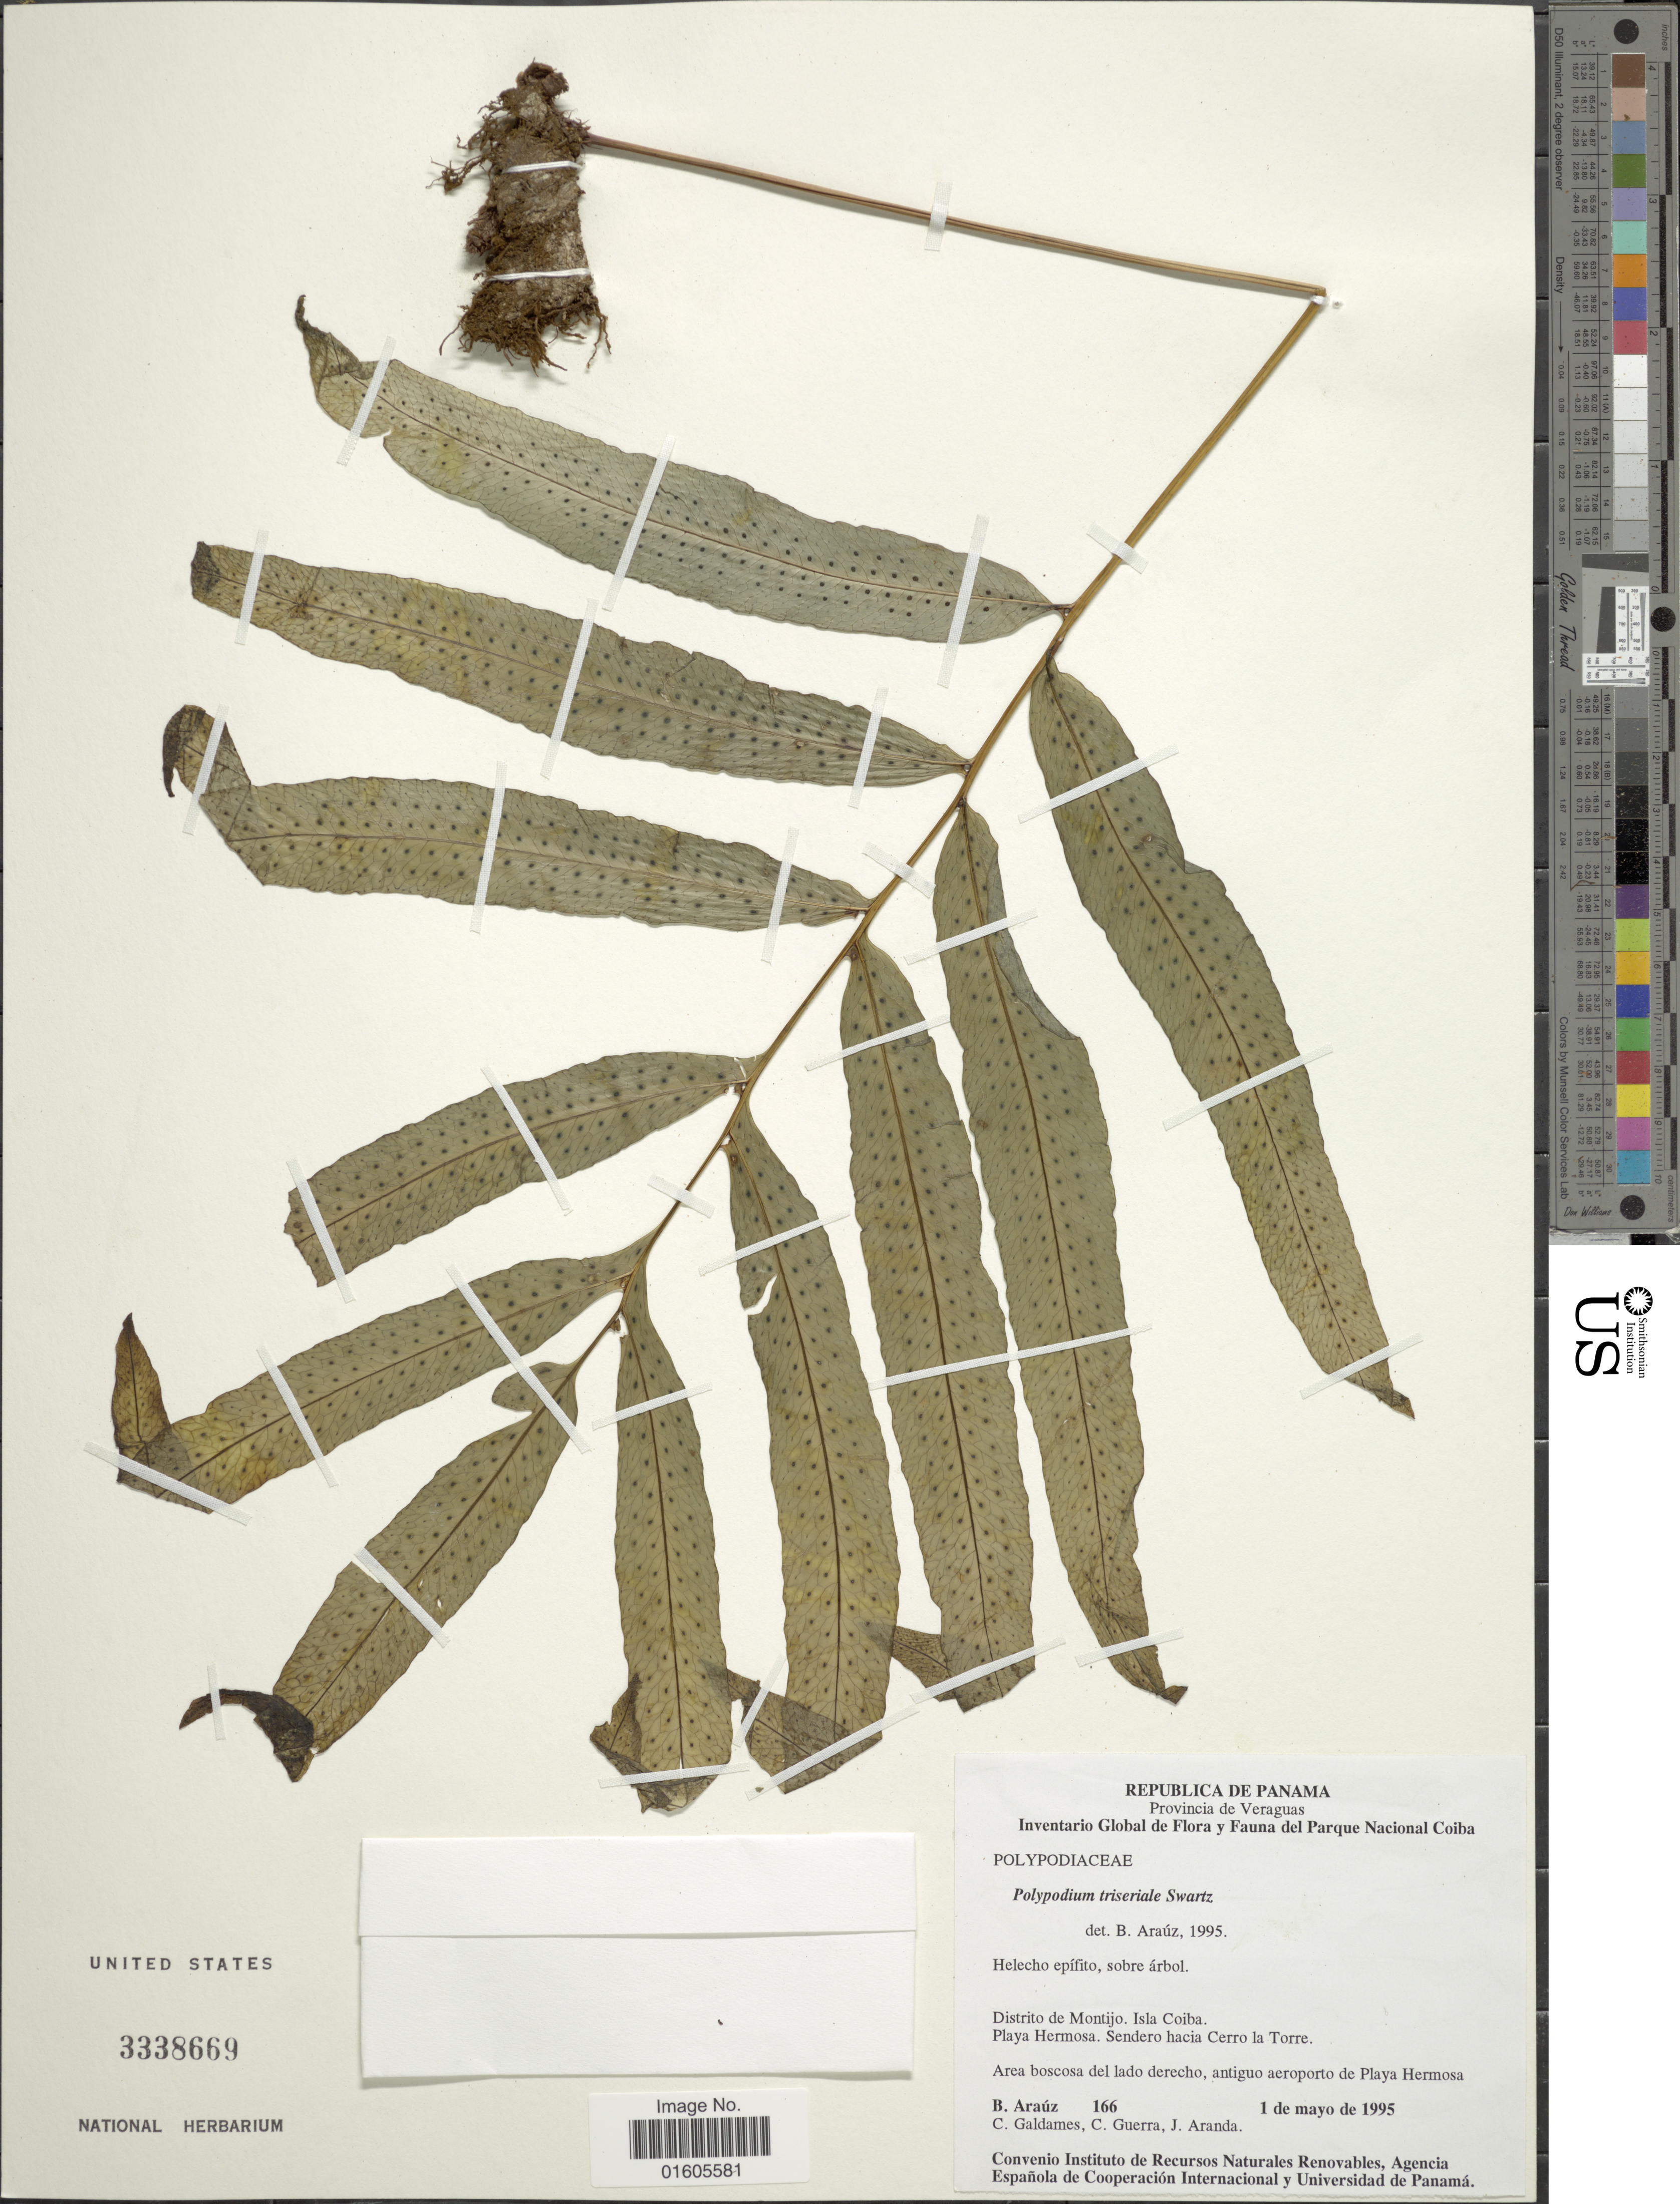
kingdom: Plantae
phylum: Tracheophyta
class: Polypodiopsida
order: Polypodiales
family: Polypodiaceae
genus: Serpocaulon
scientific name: Serpocaulon triseriale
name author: (Sw.) A.R. Sm.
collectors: B. Araúz, C. Galdames, C. Guerra & J. Aranda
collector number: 166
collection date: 1995-05-01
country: Panama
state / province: Veraguas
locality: Distrito de Montijo. Isla Coiba. Playa Hermosa. Sendero hacia Cerro la Torre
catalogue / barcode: US 3338669